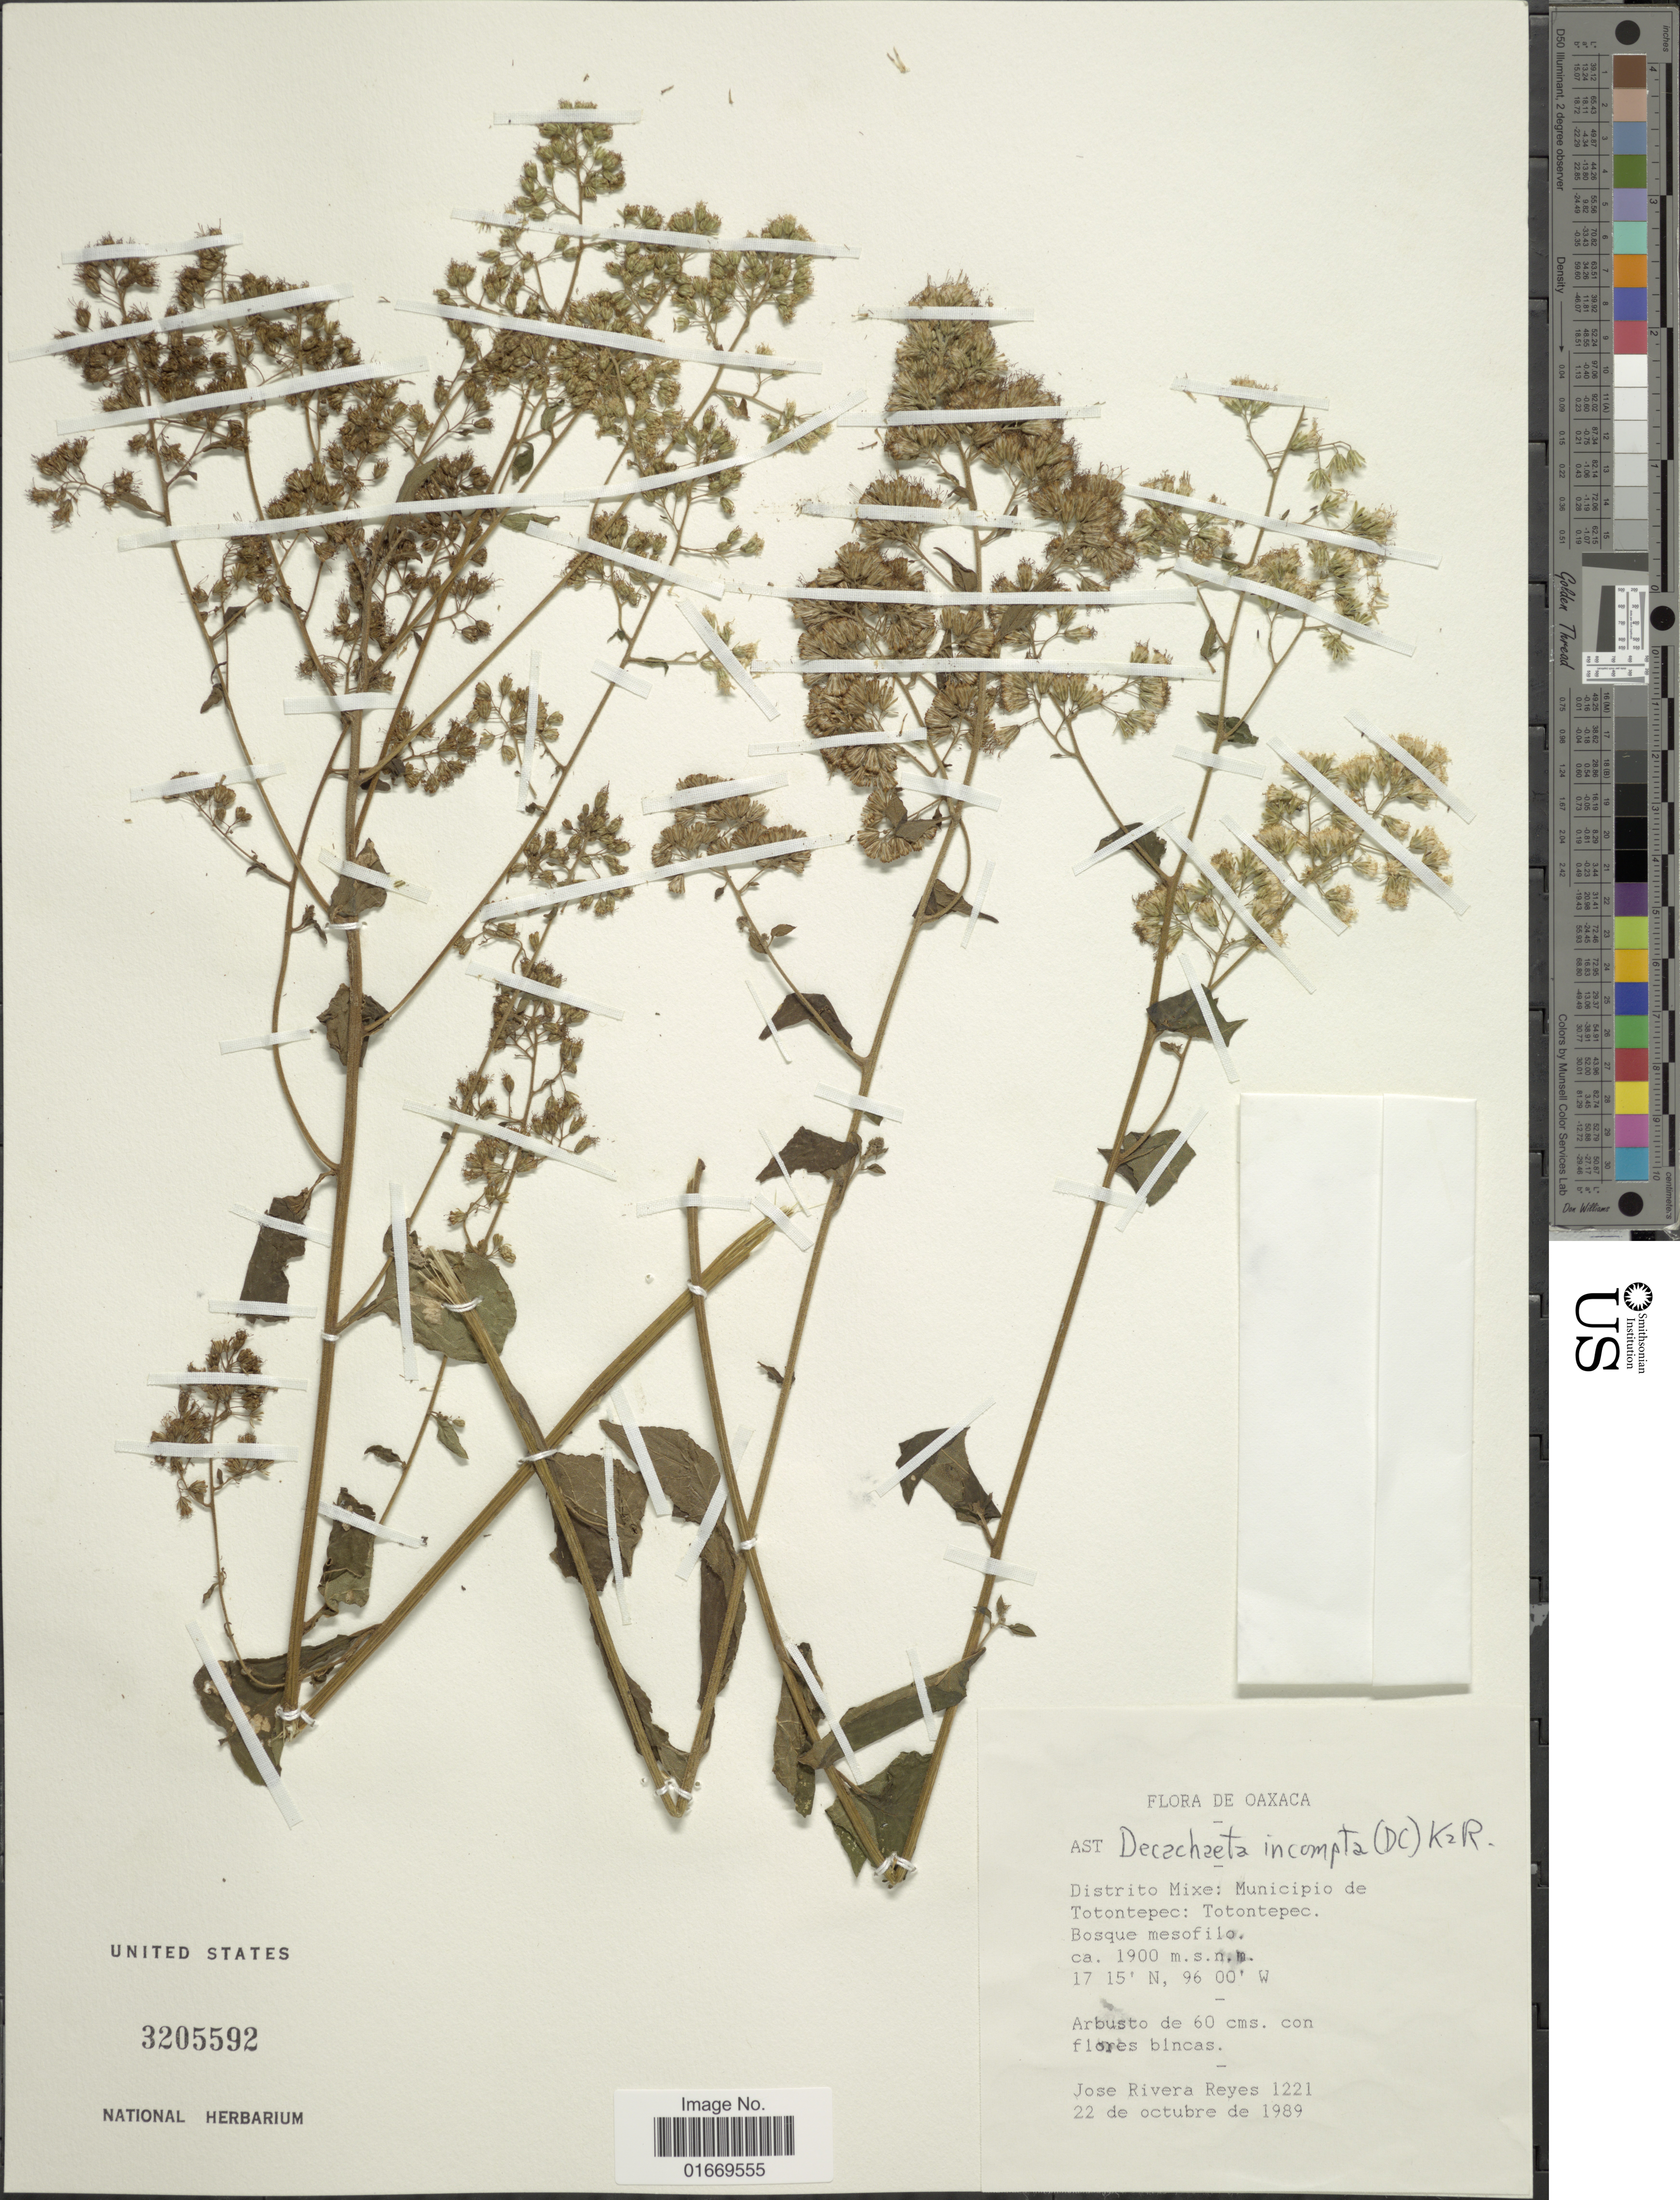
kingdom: Plantae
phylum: Tracheophyta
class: Magnoliopsida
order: Asterales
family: Asteraceae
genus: Decachaeta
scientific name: Decachaeta incompta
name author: (DC.) R.M. King & H. Rob.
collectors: J. Reyes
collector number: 1221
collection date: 1989-10-22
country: Mexico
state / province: Oaxaca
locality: Distrito Mixe; Municpio de Totontepec: Totontepec. Bosque mesofilo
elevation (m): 1900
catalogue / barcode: US 3205592